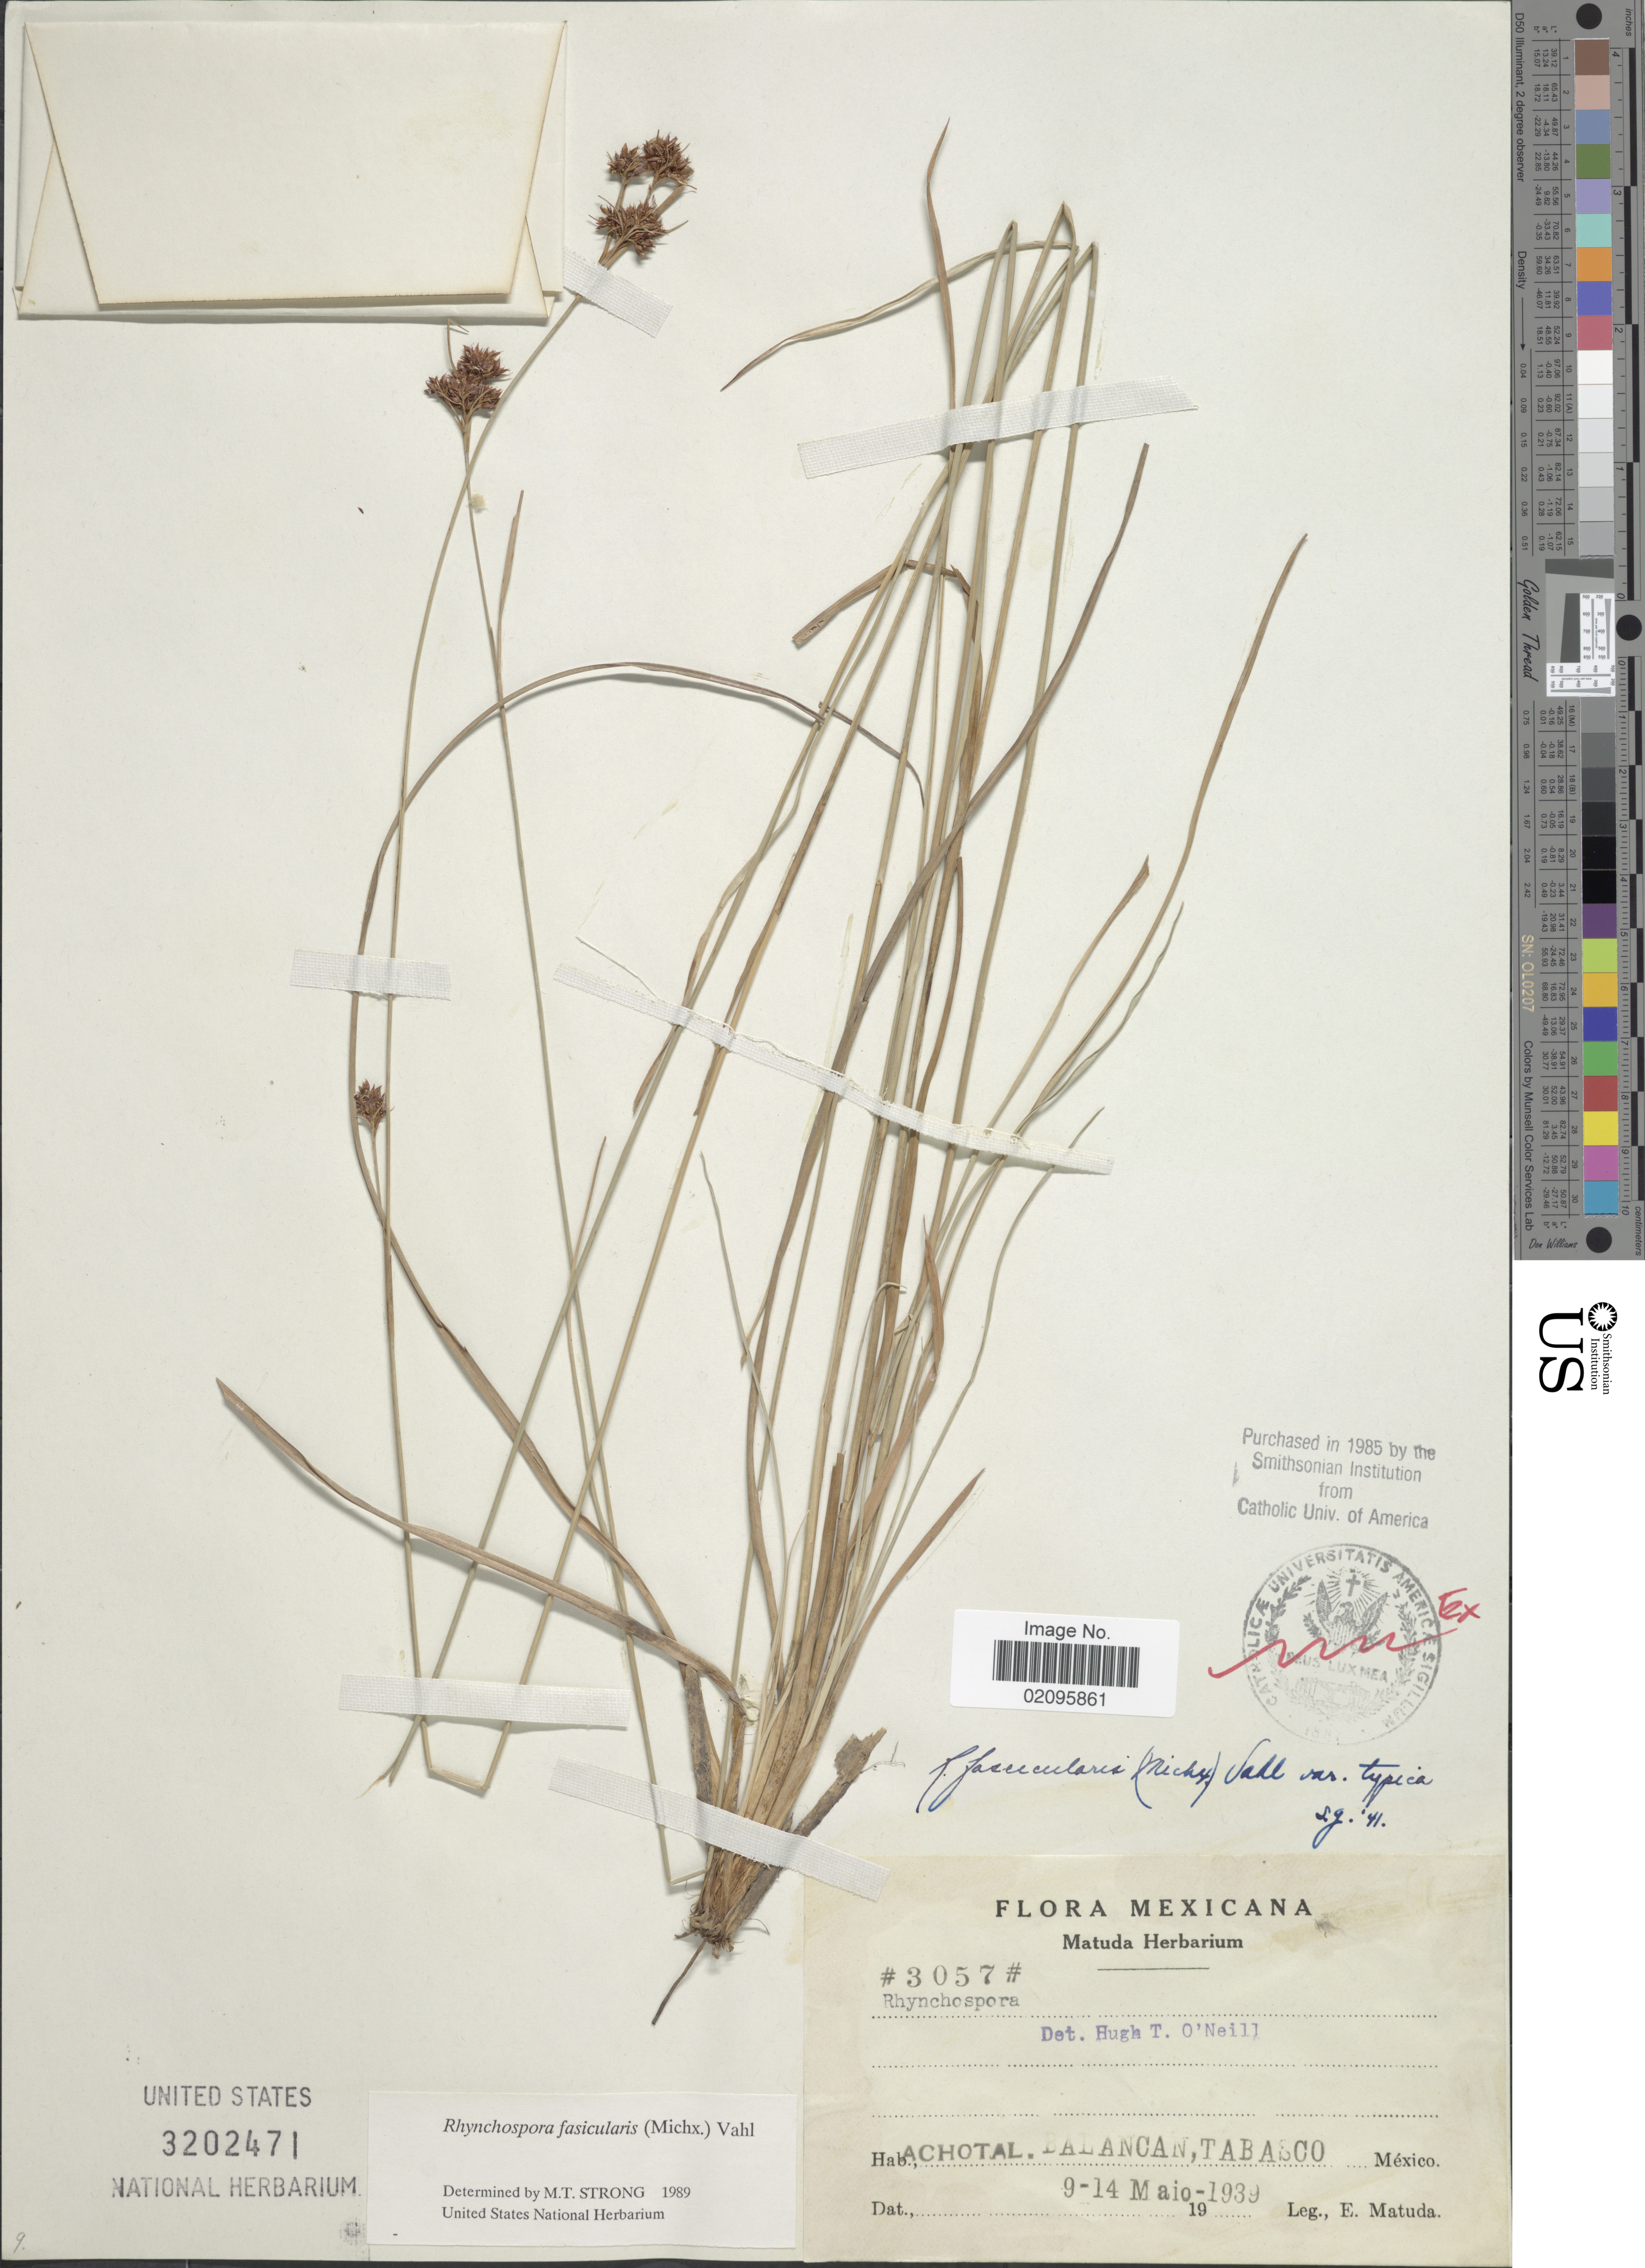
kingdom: Plantae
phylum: Tracheophyta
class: Liliopsida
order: Poales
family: Cyperaceae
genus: Rhynchospora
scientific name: Rhynchospora fascicularis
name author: (Michx.) Vahl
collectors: E. Matuda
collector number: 3057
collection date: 1939-05-09/1939-05-14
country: Mexico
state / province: Tabasco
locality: Achotal, Balancan.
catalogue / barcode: US 3202471